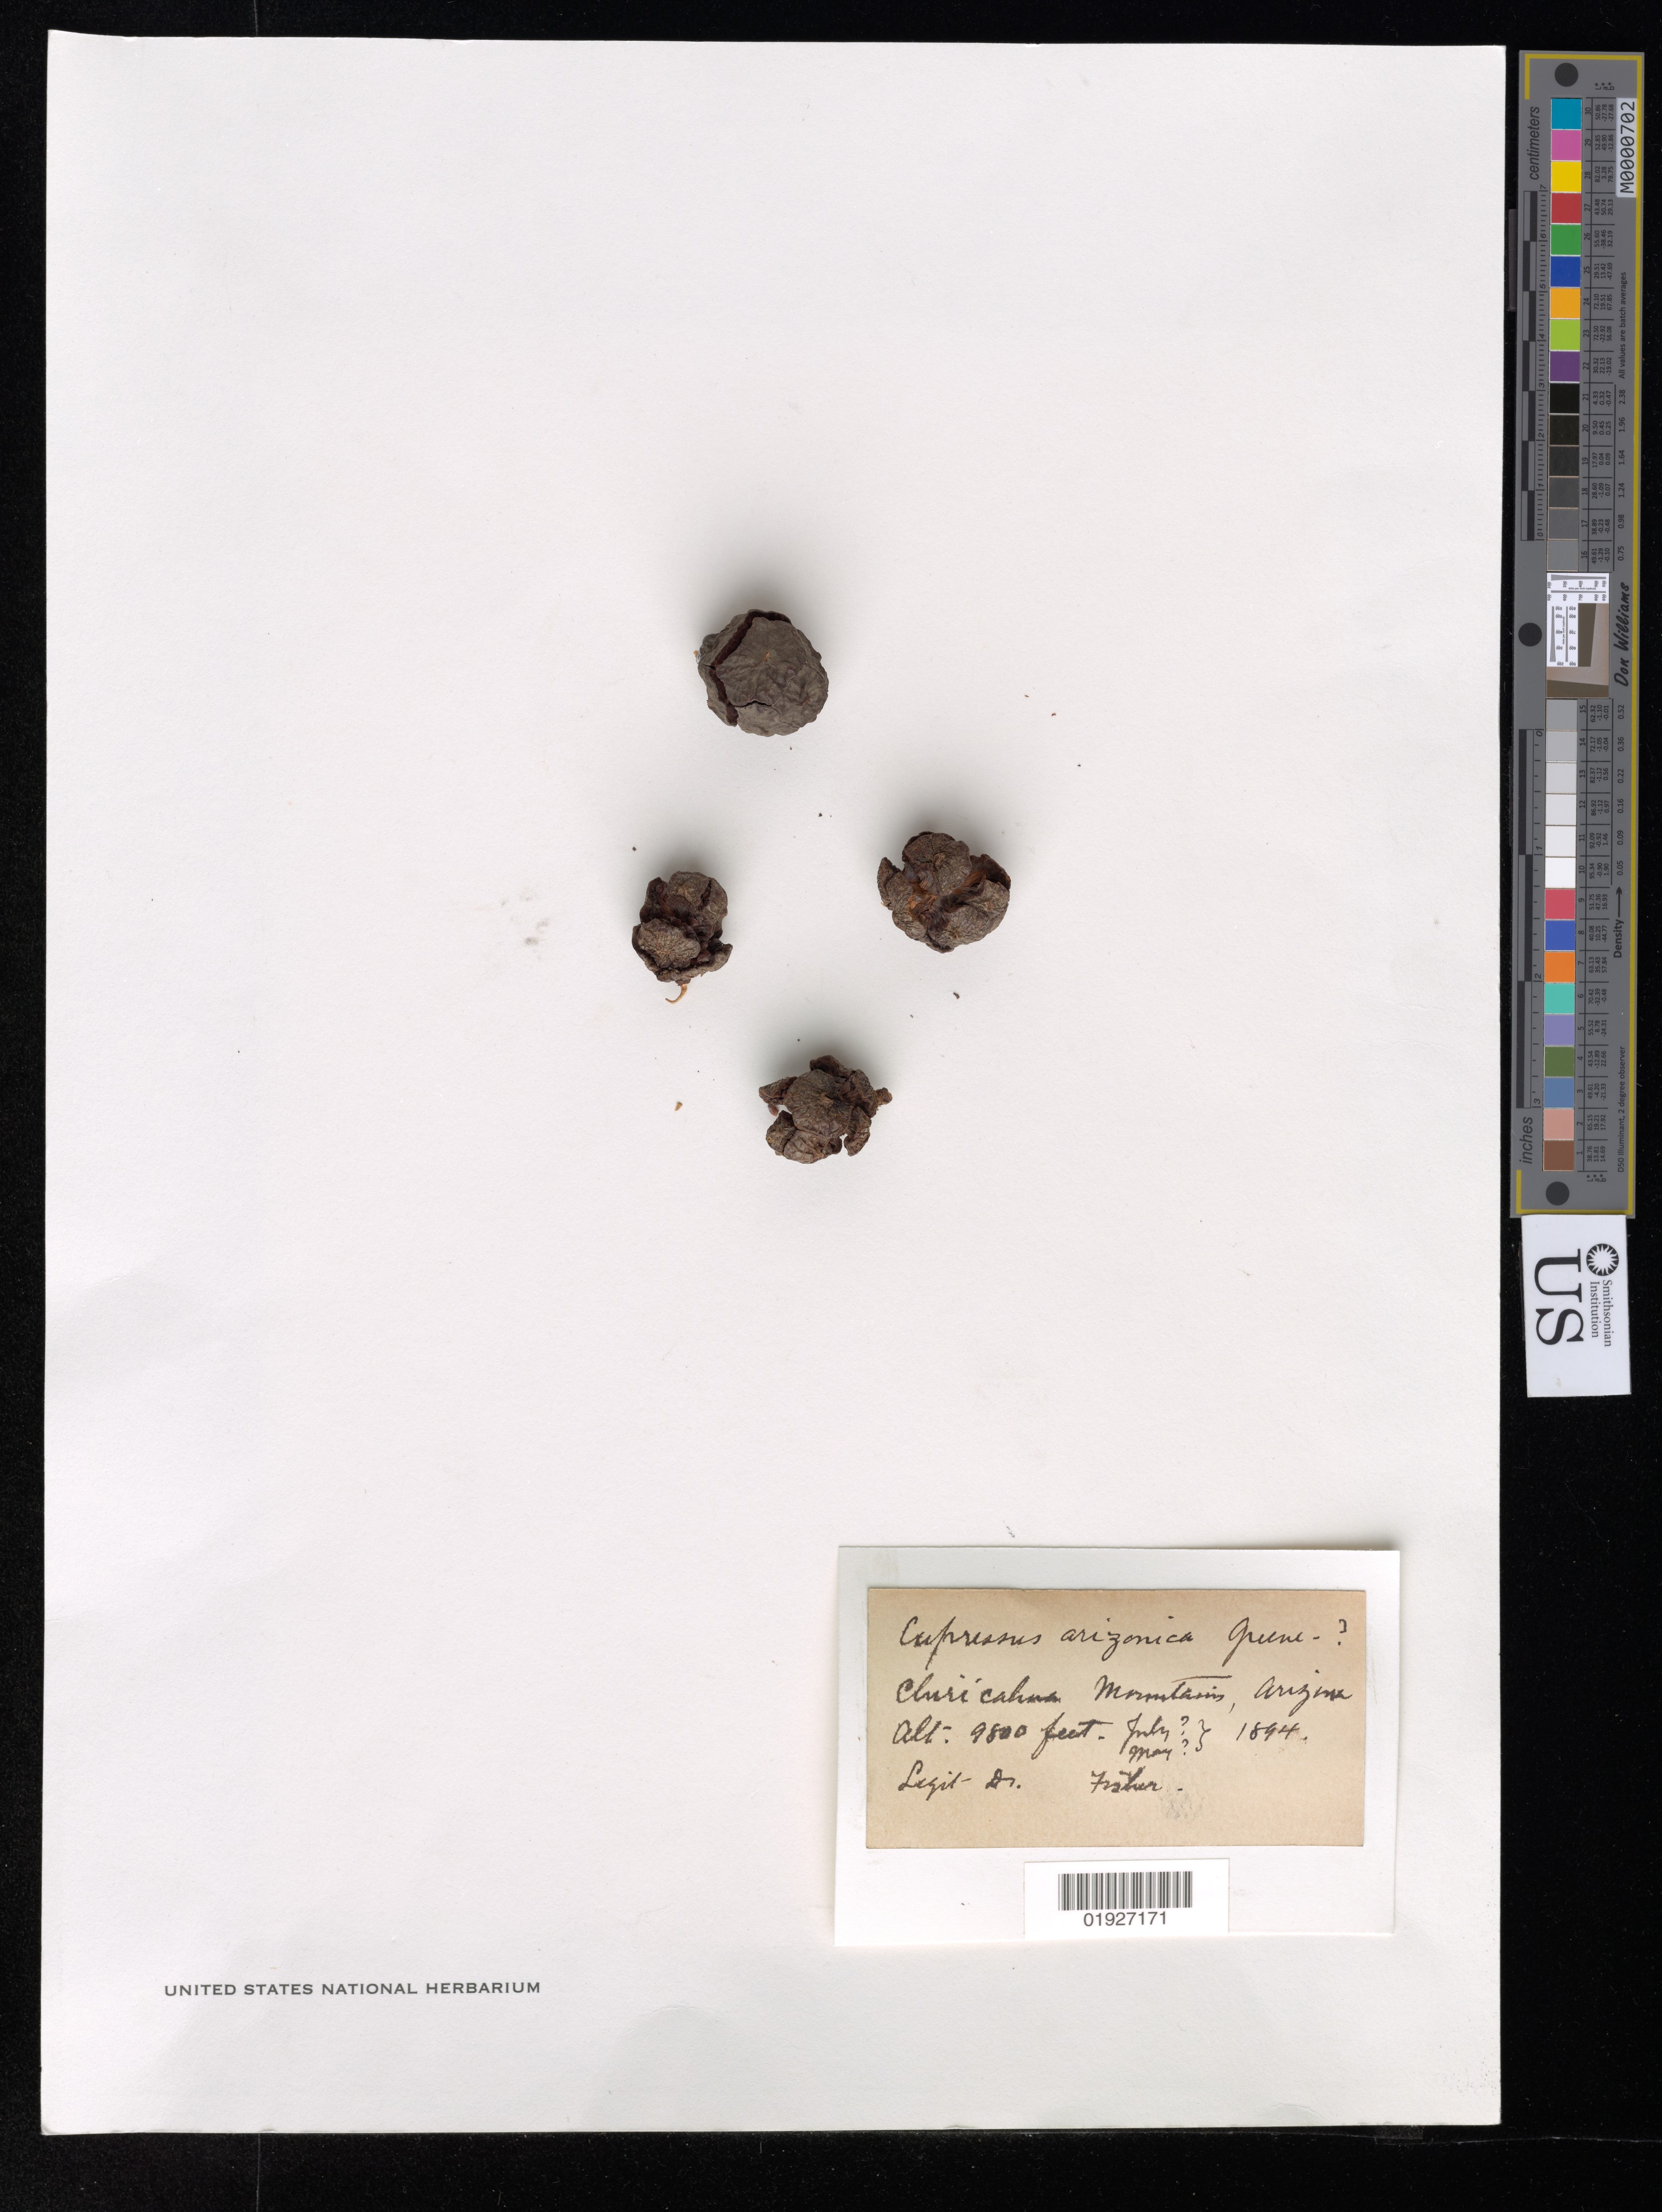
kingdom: Plantae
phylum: Tracheophyta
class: Pinopsida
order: Pinales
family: Cupressaceae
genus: Hesperocyparis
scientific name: Hesperocyparis arizonica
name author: (Greene) Bartel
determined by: (US) Smithsonian Institution - National Museum of Natural History - Department of Botany (UNITED STATES)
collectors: A. K. Fisher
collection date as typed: July? May? 1894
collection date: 1894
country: United States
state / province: Arizona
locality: Chiricahua Mts.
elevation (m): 2987